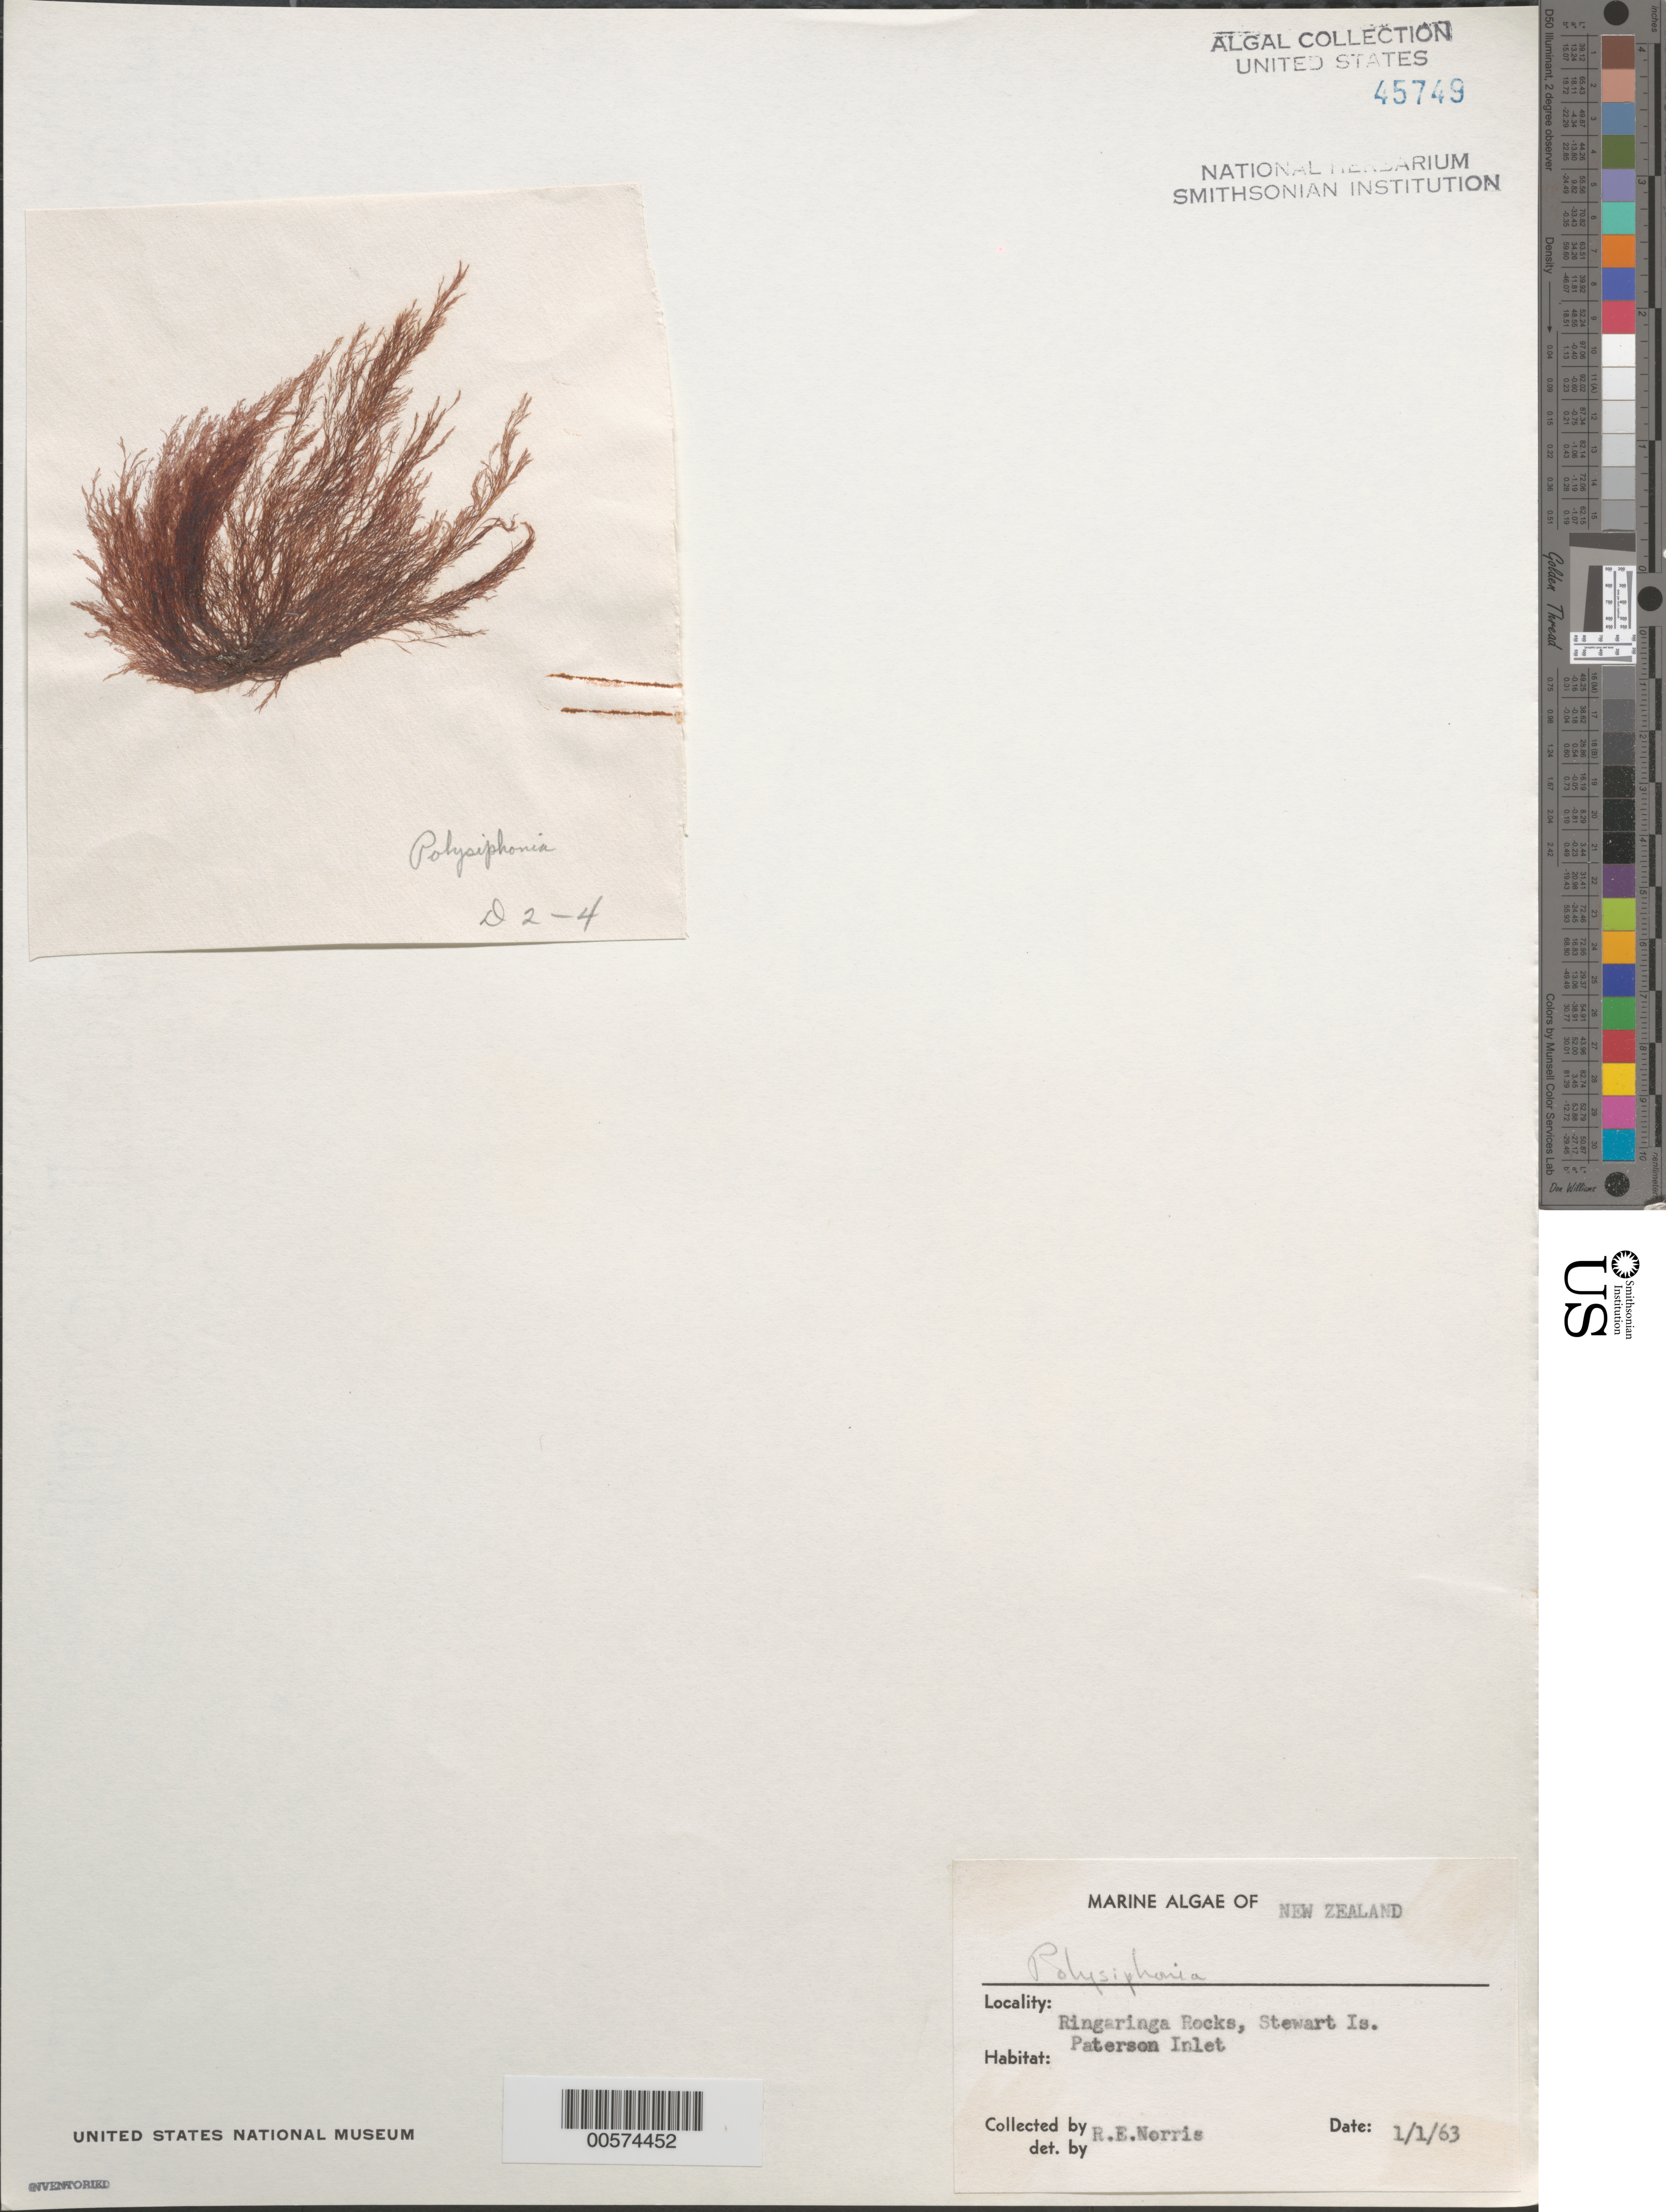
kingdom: Plantae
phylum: Rhodophyta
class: Florideophyceae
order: Ceramiales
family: Rhodomelaceae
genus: Polysiphonia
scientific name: Polysiphonia sp.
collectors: R. E. Norris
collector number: D2-4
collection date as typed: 01 Jan 1963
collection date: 1963-01-01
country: New Zealand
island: Stewart Island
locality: Ringaringa Rocks, Paterson Inlet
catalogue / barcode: US 45749